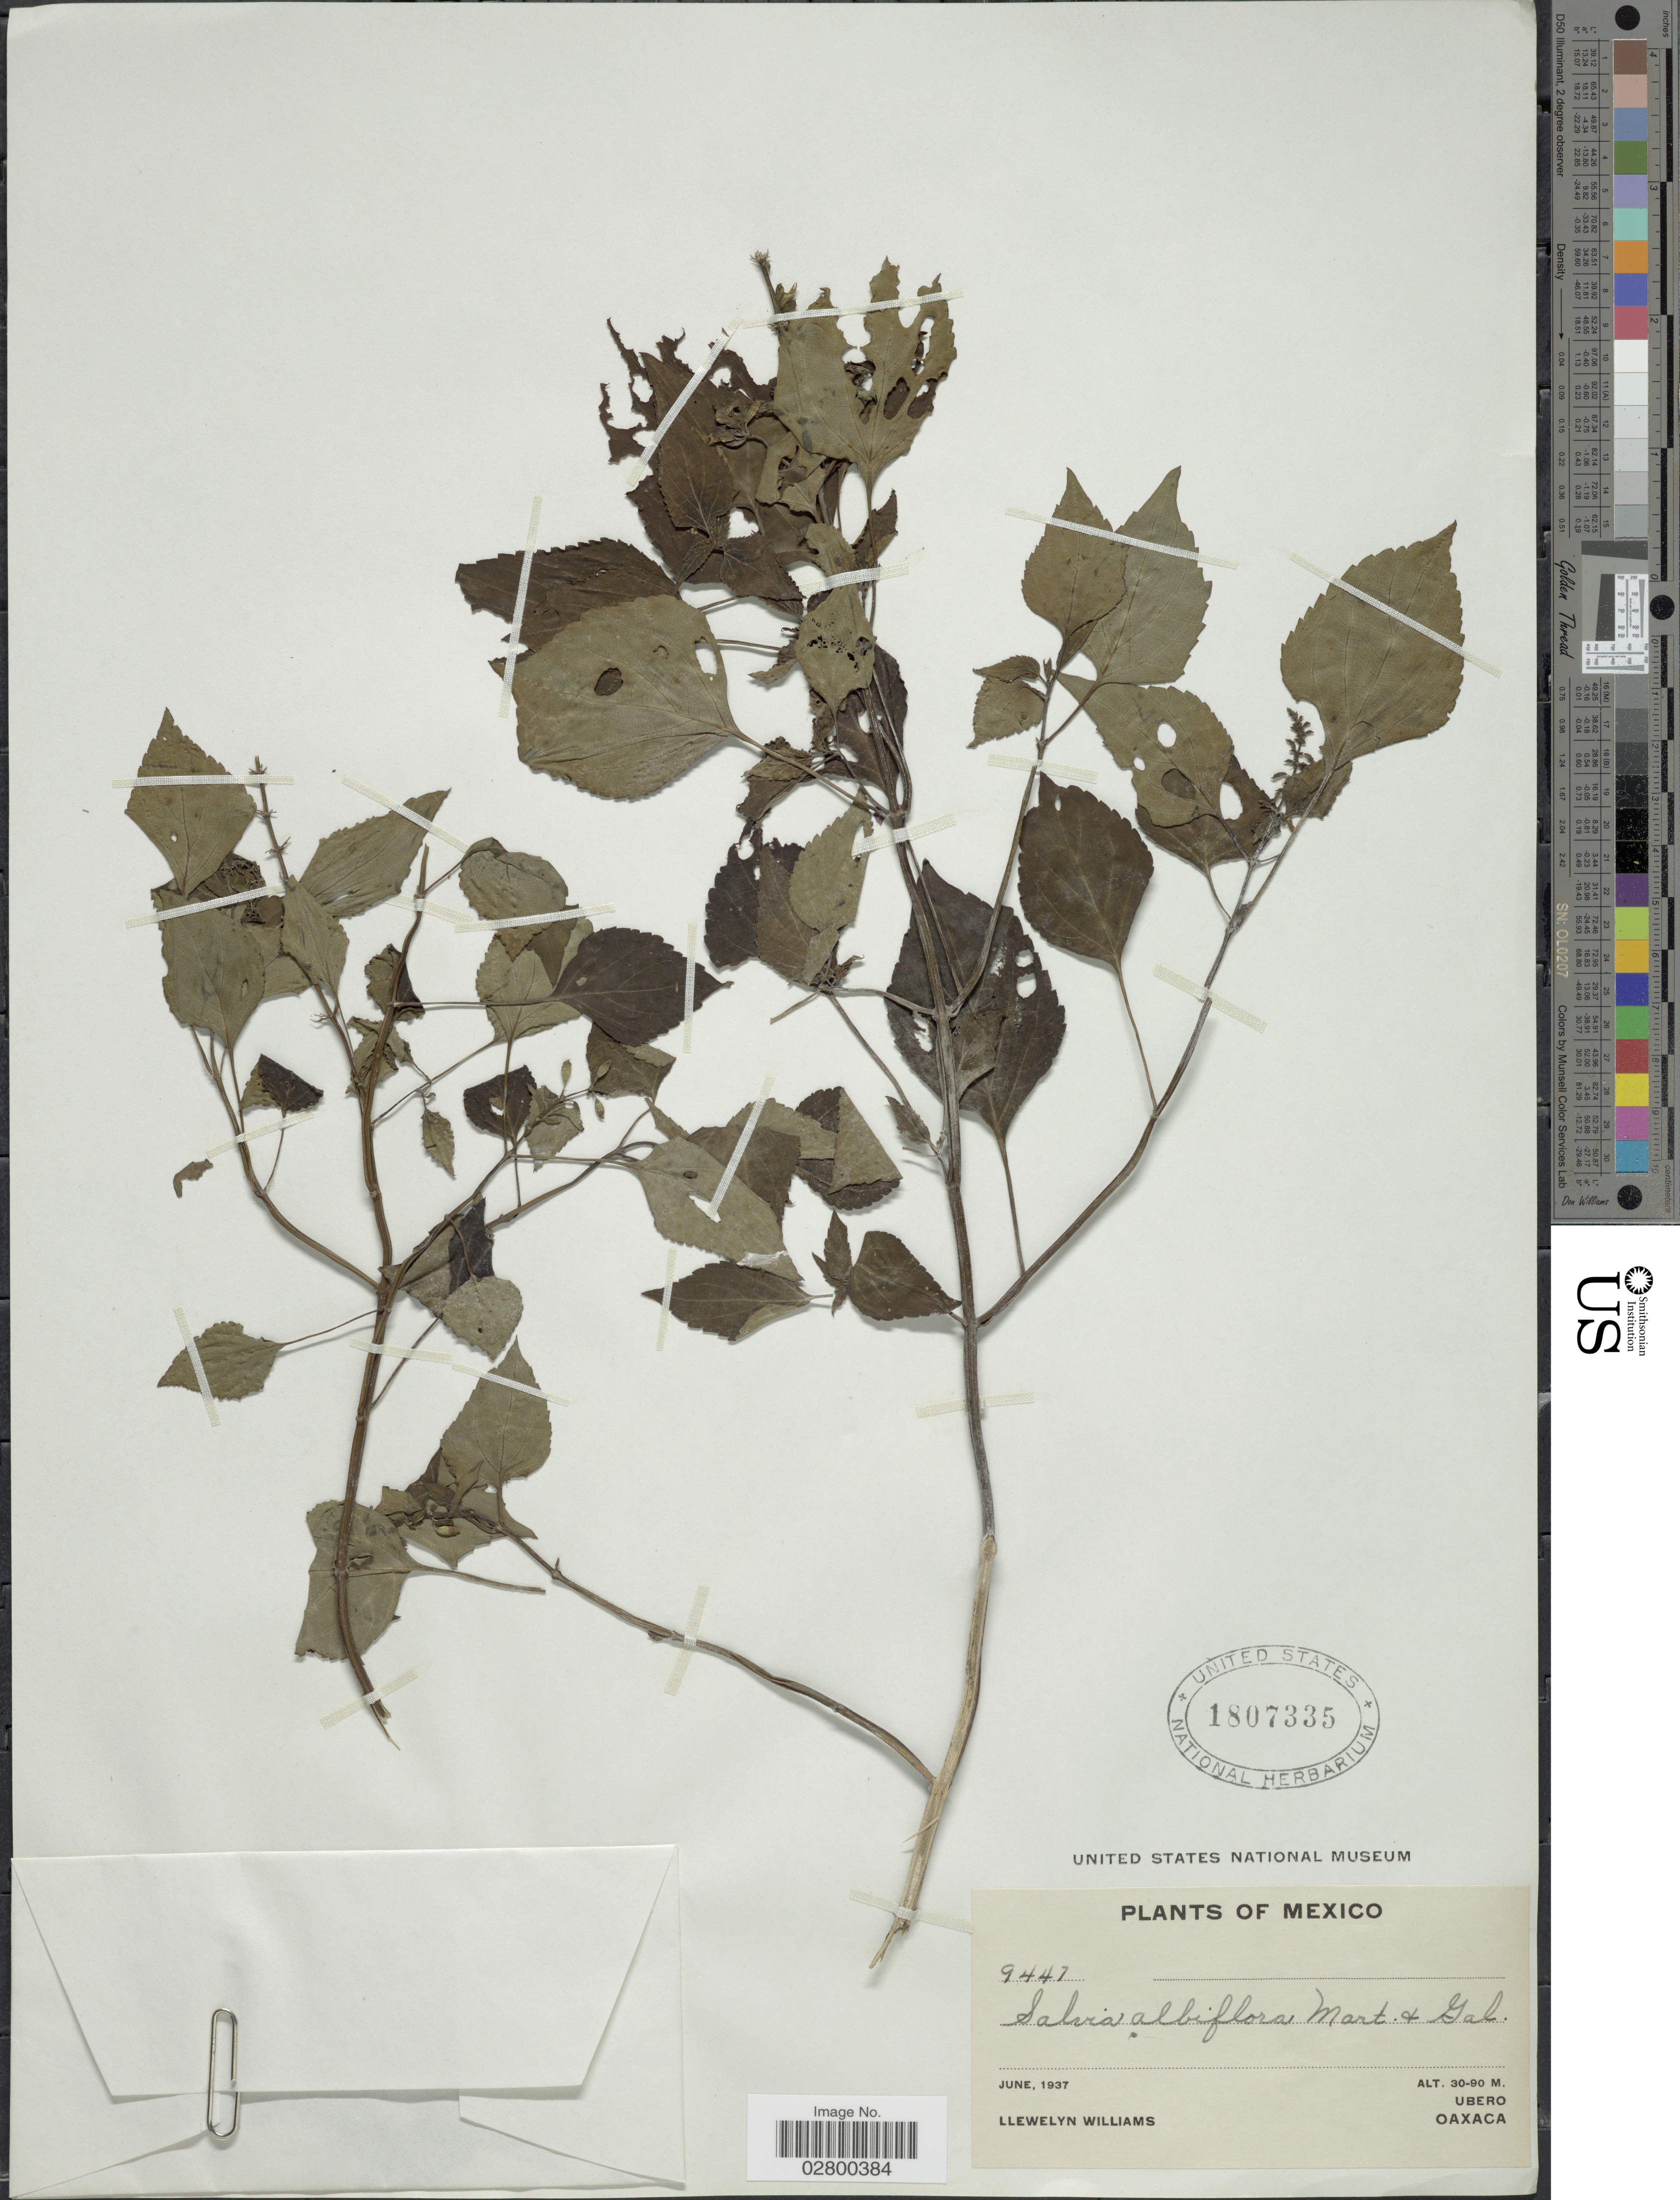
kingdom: Plantae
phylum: Tracheophyta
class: Magnoliopsida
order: Lamiales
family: Lamiaceae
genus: Salvia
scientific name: Salvia albiflora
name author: M. Martens & Galeotti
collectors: Ll. Williams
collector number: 9447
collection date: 1937-06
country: Mexico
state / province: Oaxaca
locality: Ubero, Oaxaca.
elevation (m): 30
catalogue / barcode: US 1807335